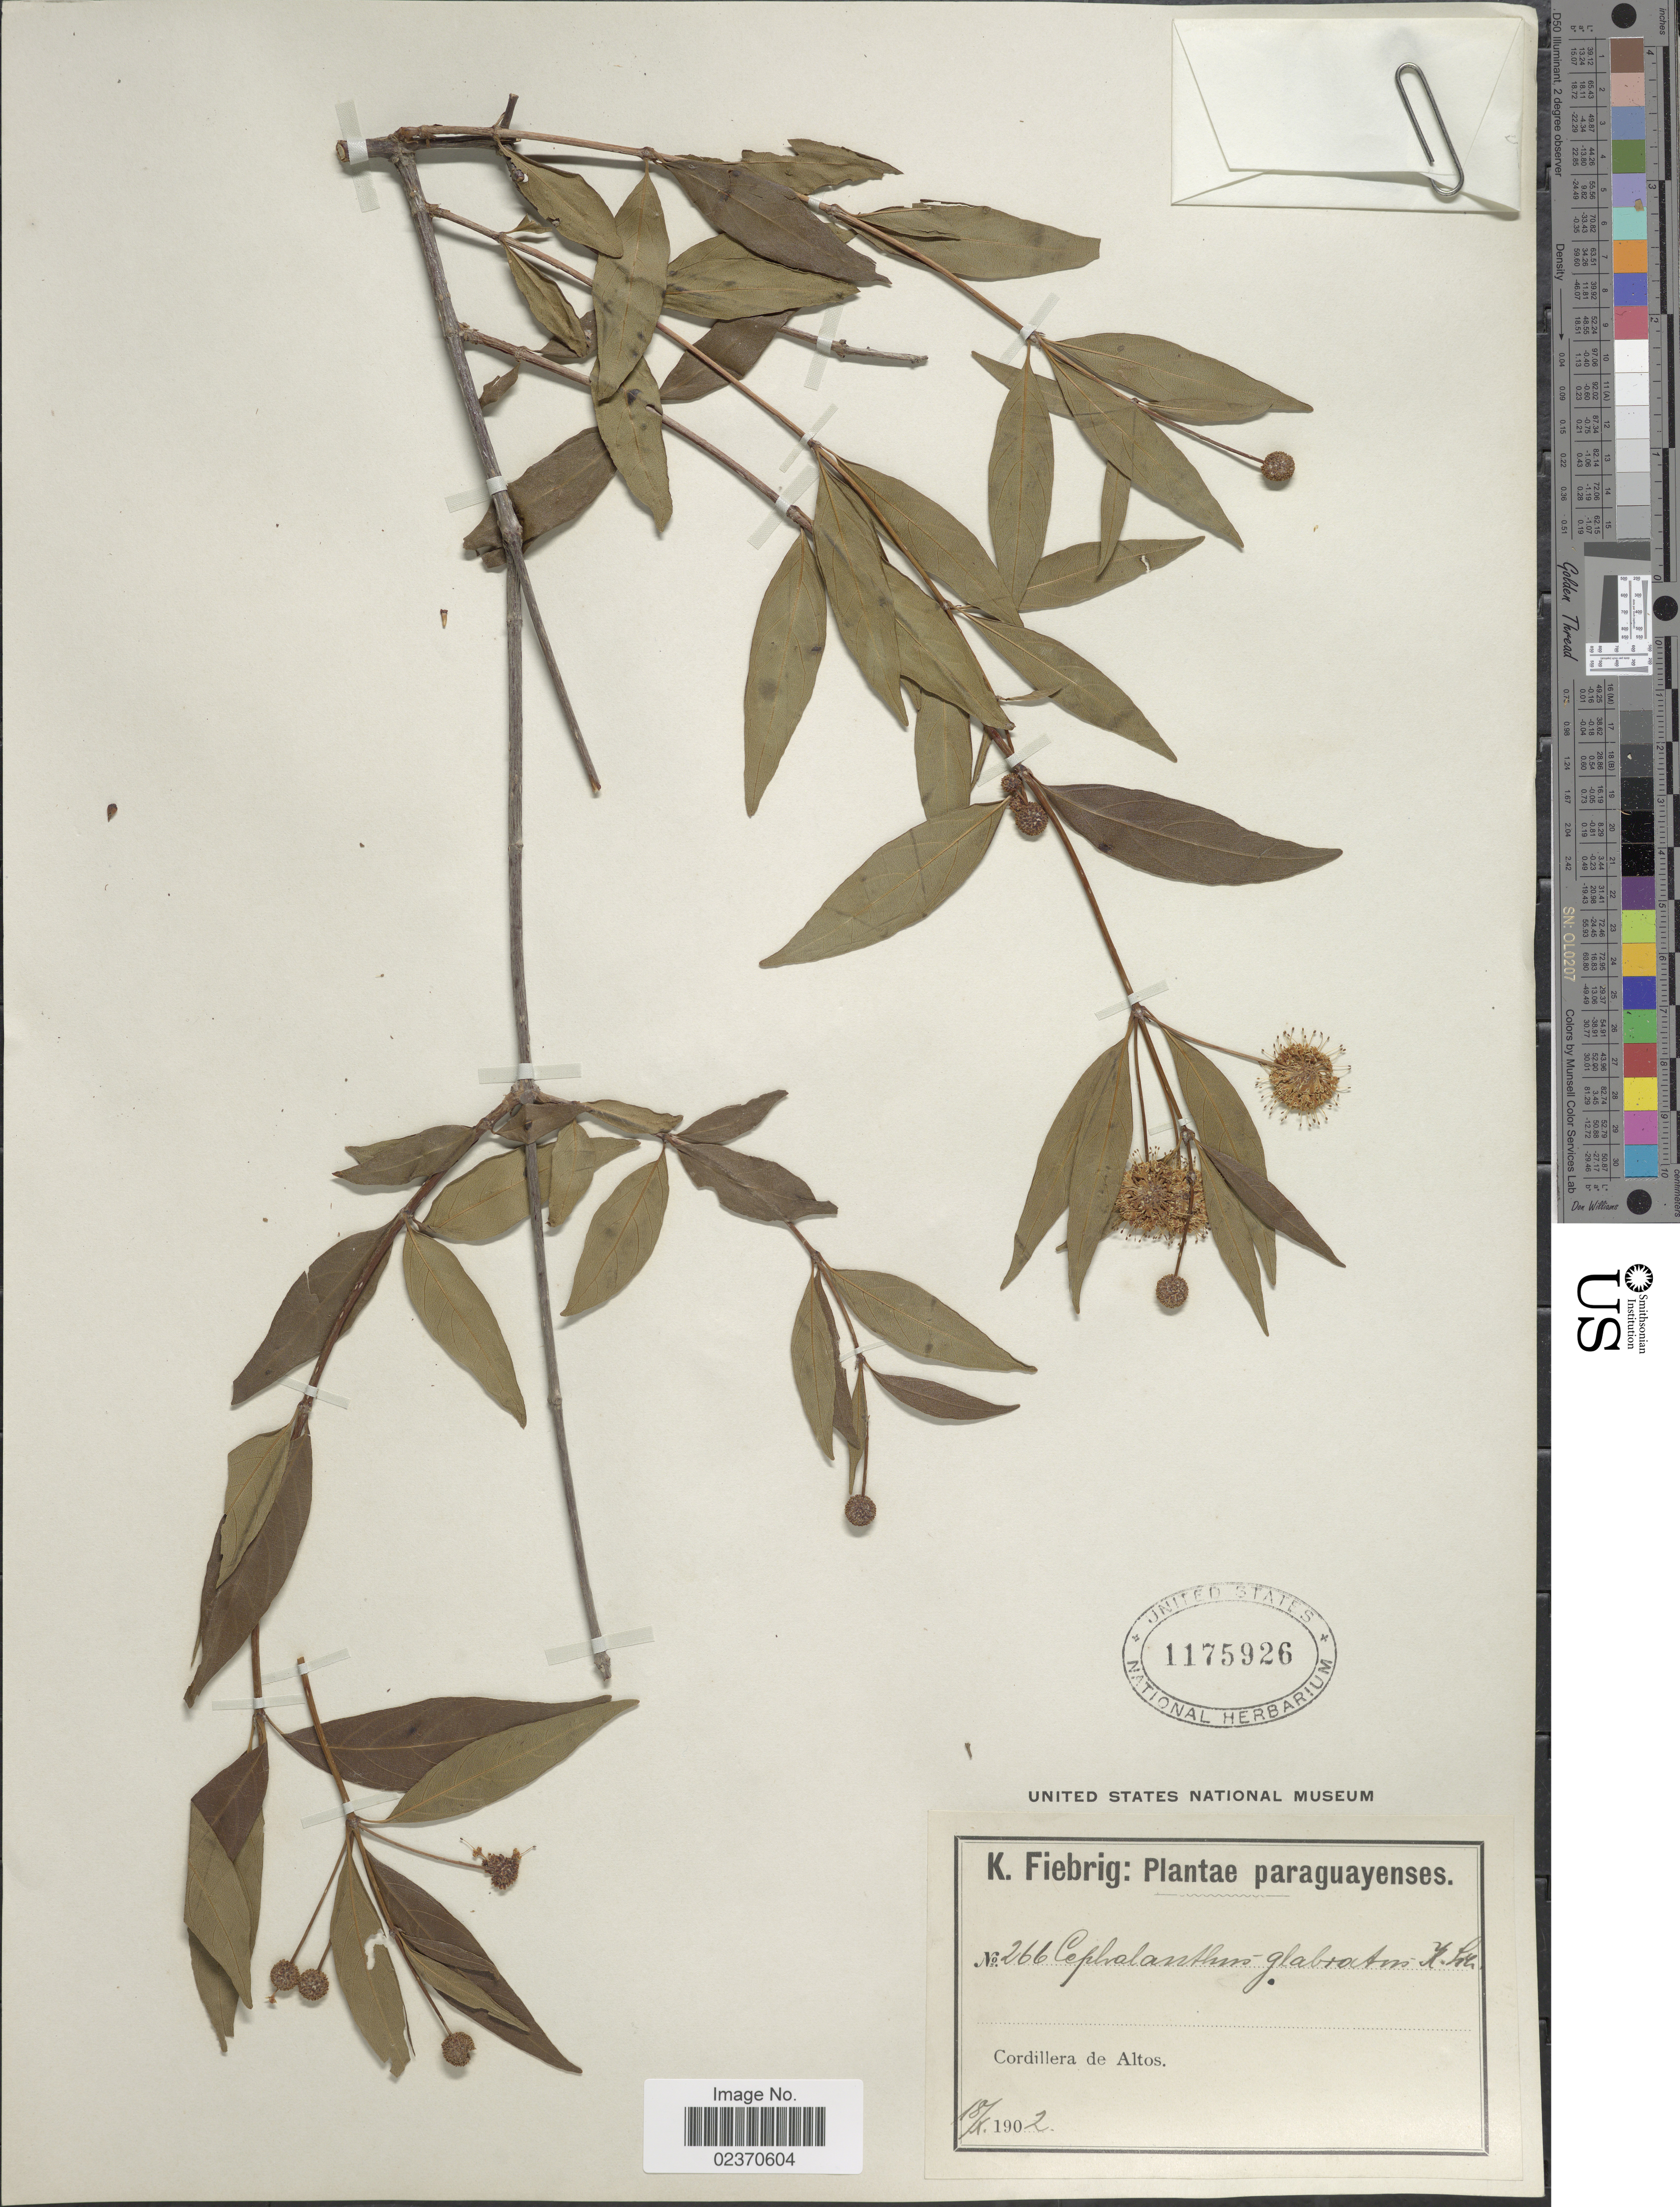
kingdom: Plantae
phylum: Tracheophyta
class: Magnoliopsida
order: Gentianales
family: Rubiaceae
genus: Cephalanthus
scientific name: Cephalanthus glabratus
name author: (Spreng.) K. Schum.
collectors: K. Fiebrig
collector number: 266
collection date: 1902-10-18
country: Paraguay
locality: Cordillera de Altos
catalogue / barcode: US 1175926